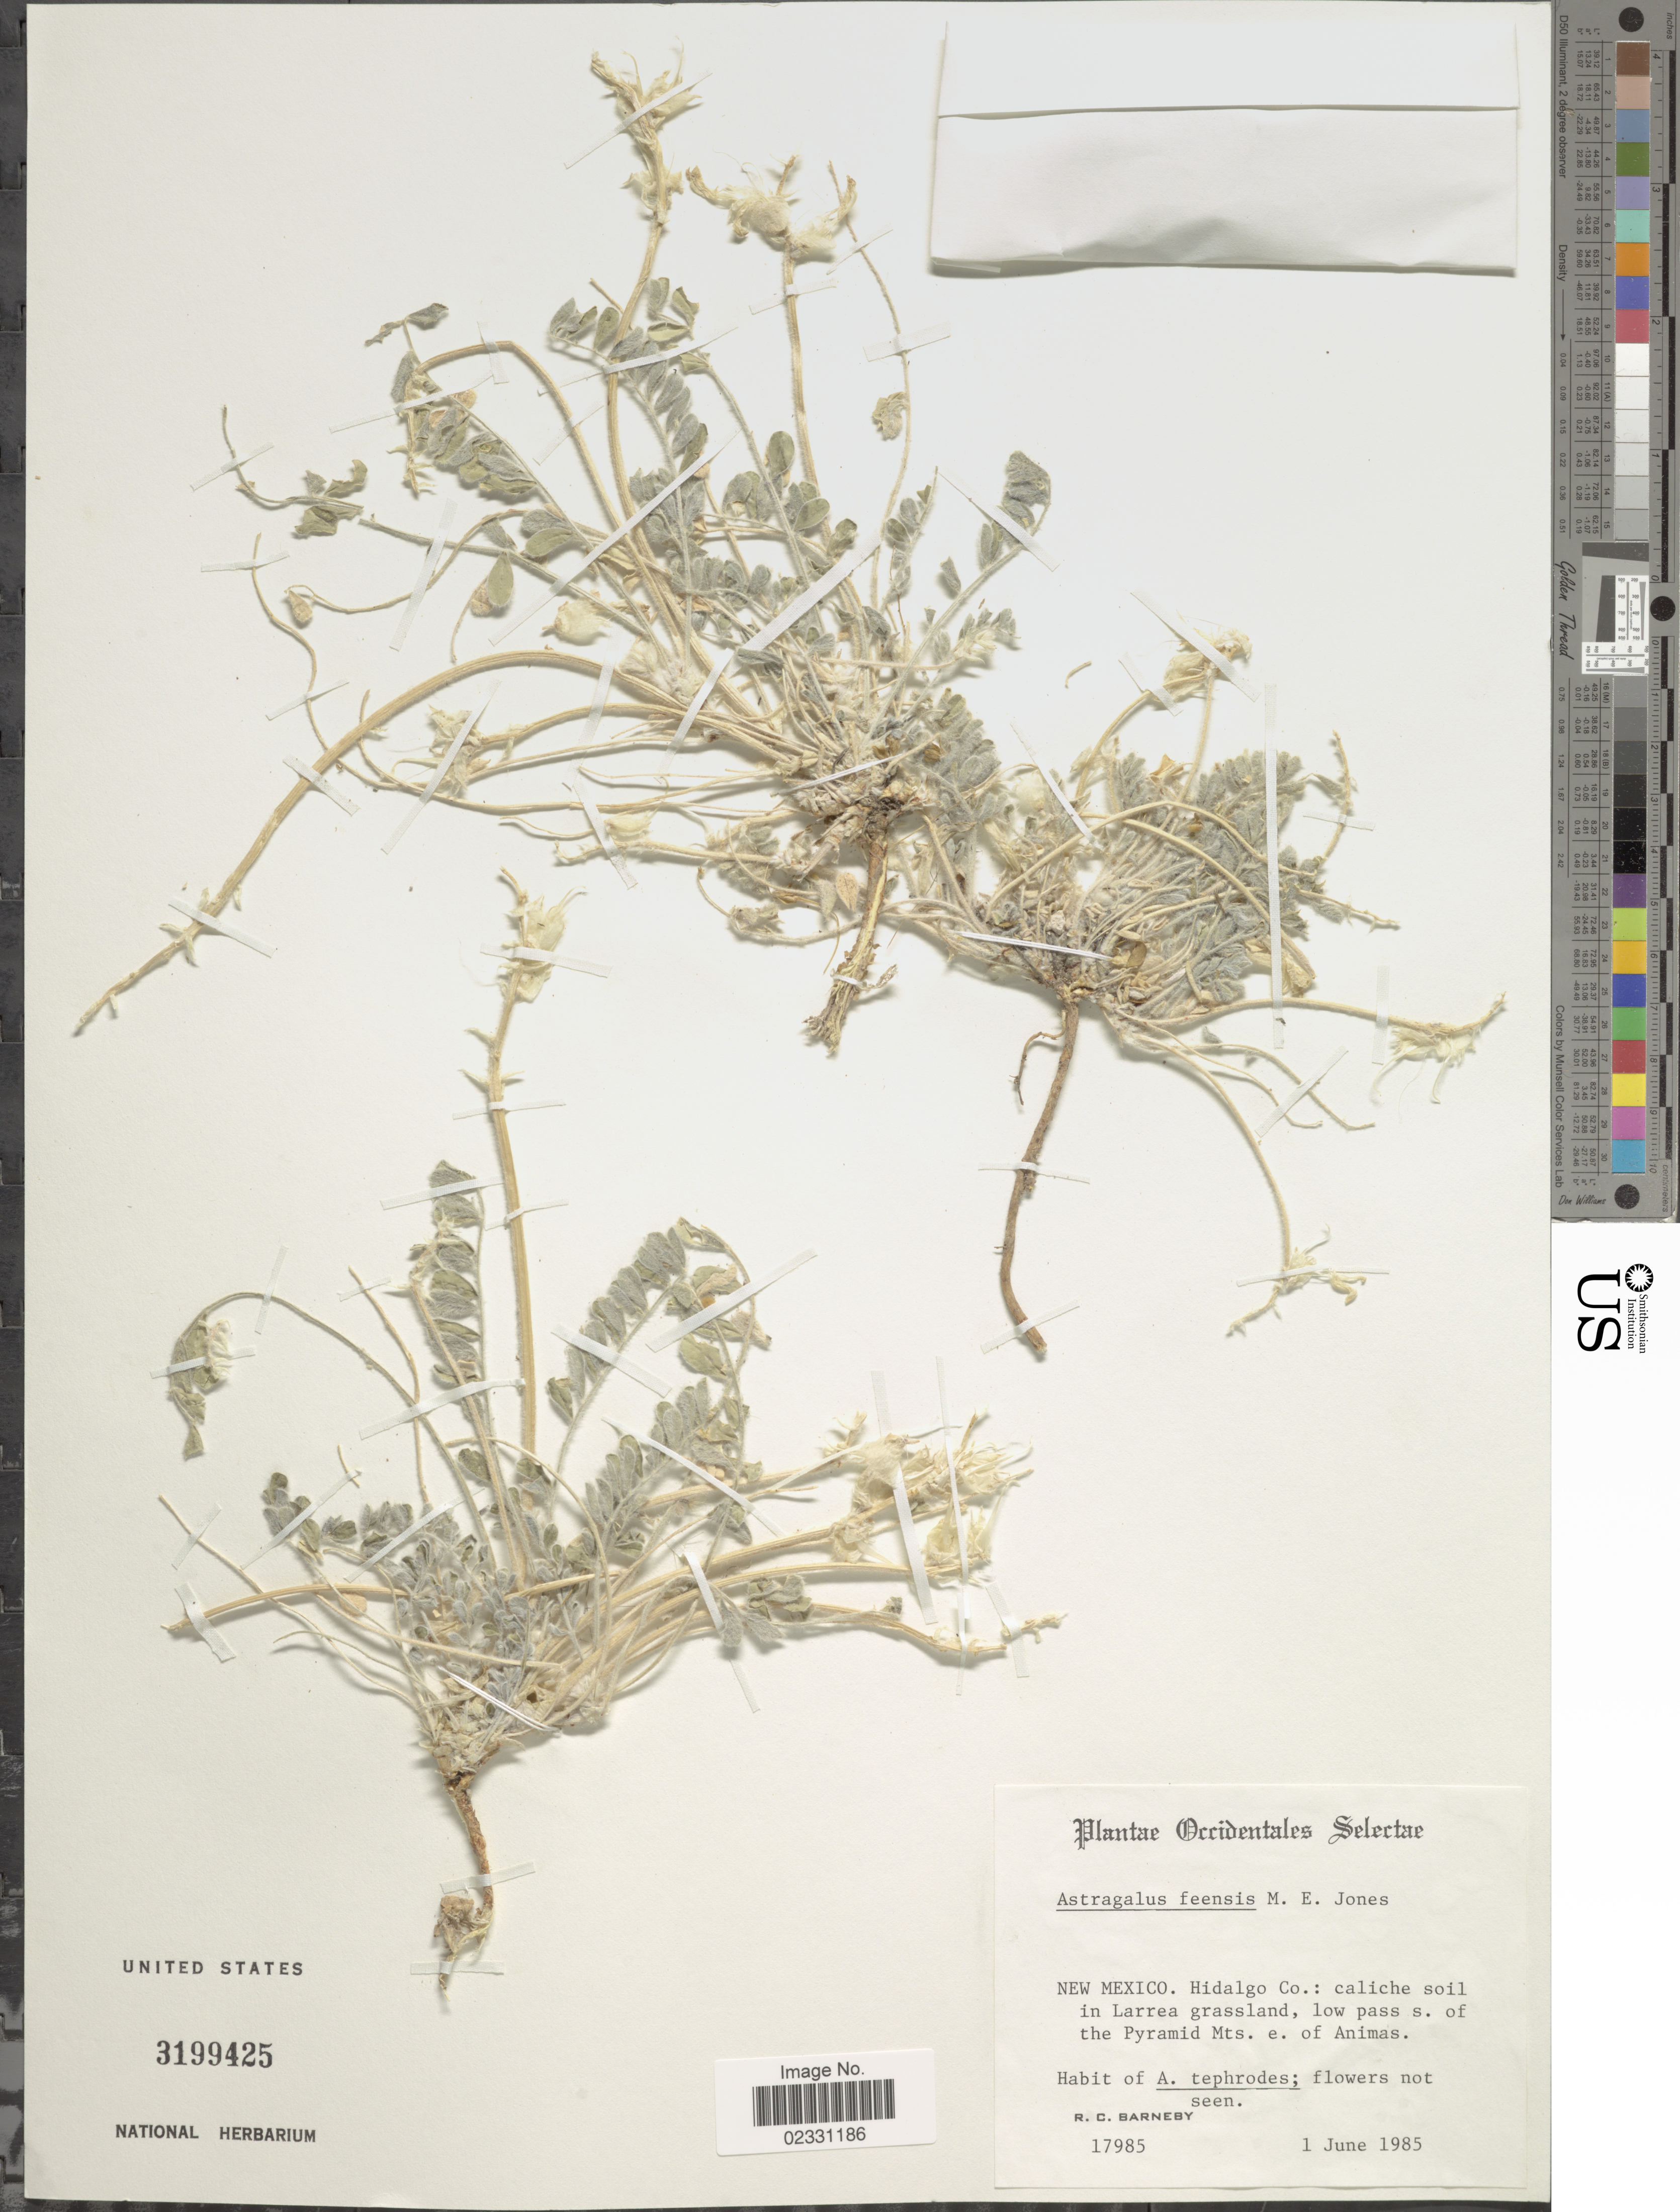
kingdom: Plantae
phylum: Tracheophyta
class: Magnoliopsida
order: Fabales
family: Fabaceae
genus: Astragalus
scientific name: Astragalus feensis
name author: M.E. Jones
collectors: R. C. Barneby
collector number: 17985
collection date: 1985-06-01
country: United States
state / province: New Mexico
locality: Hidalgo Co.: low pass s. of the Pyramid Mts. e. of Animas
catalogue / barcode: US 3199425